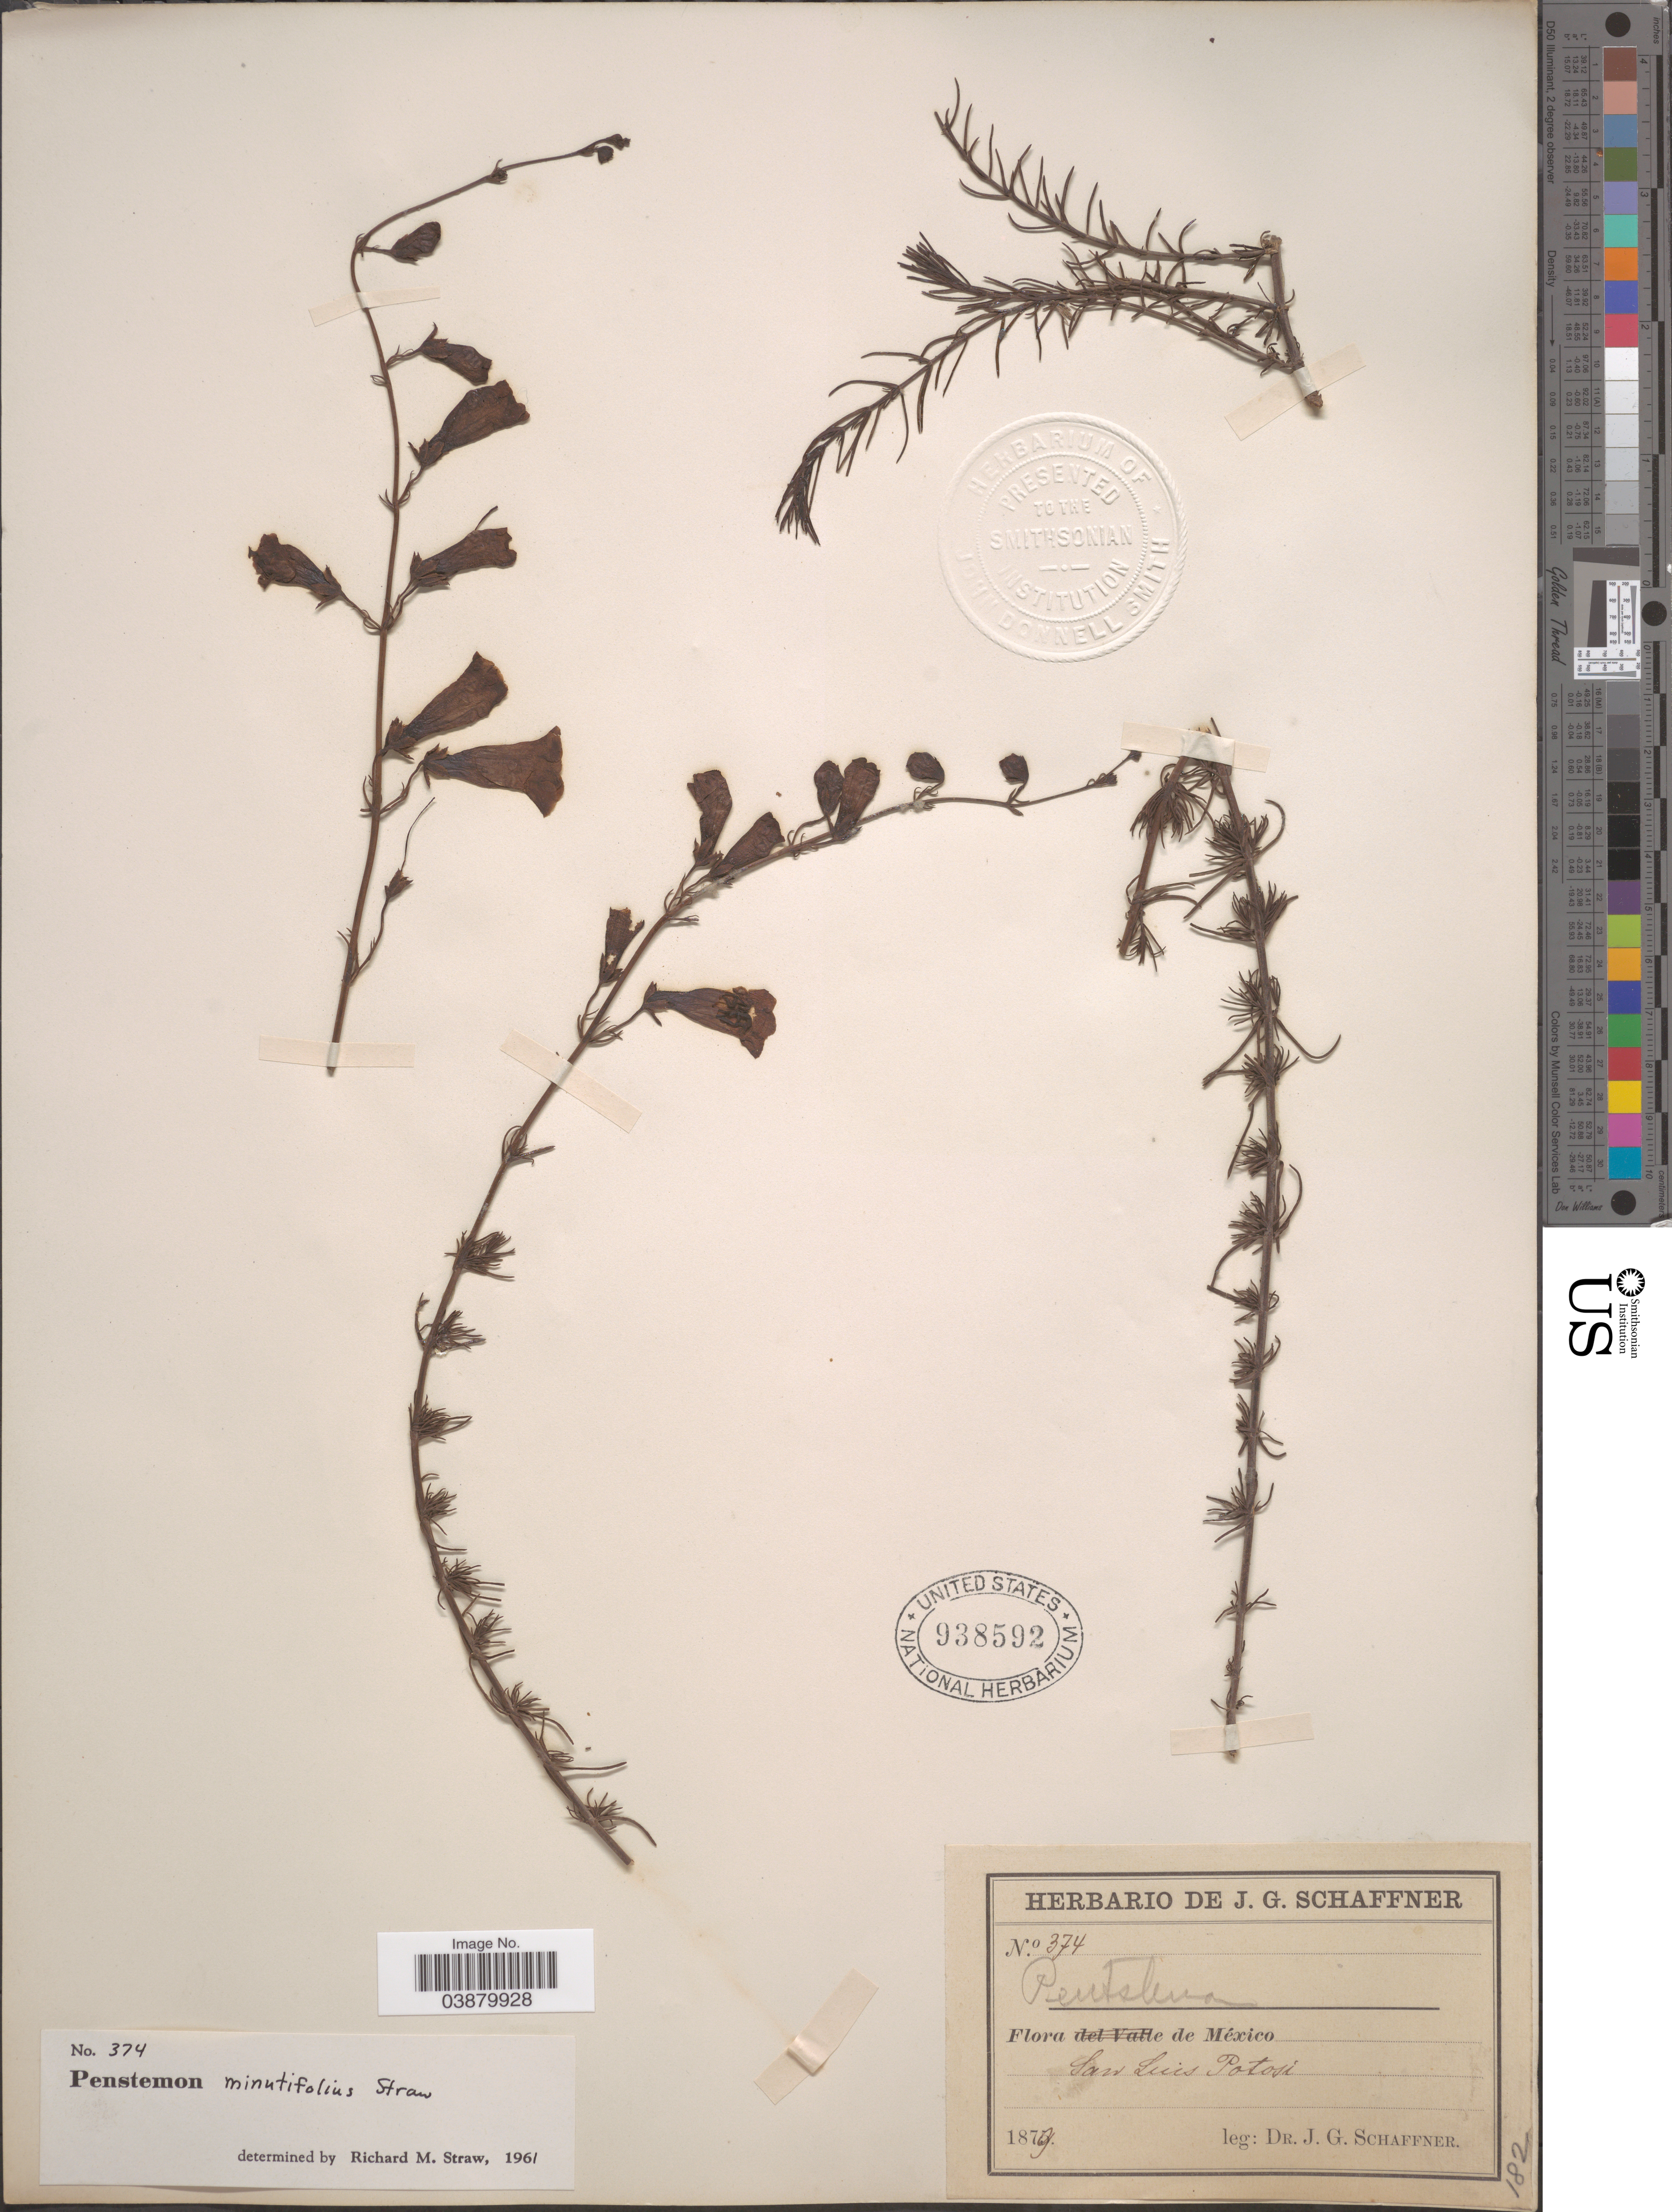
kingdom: Plantae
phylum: Tracheophyta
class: Magnoliopsida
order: Lamiales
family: Plantaginaceae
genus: Penstemon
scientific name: Penstemon minutifolius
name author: Straw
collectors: J. G. Schaffner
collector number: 374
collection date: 1879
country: Mexico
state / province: San Luis Potosí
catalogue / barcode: US 938592